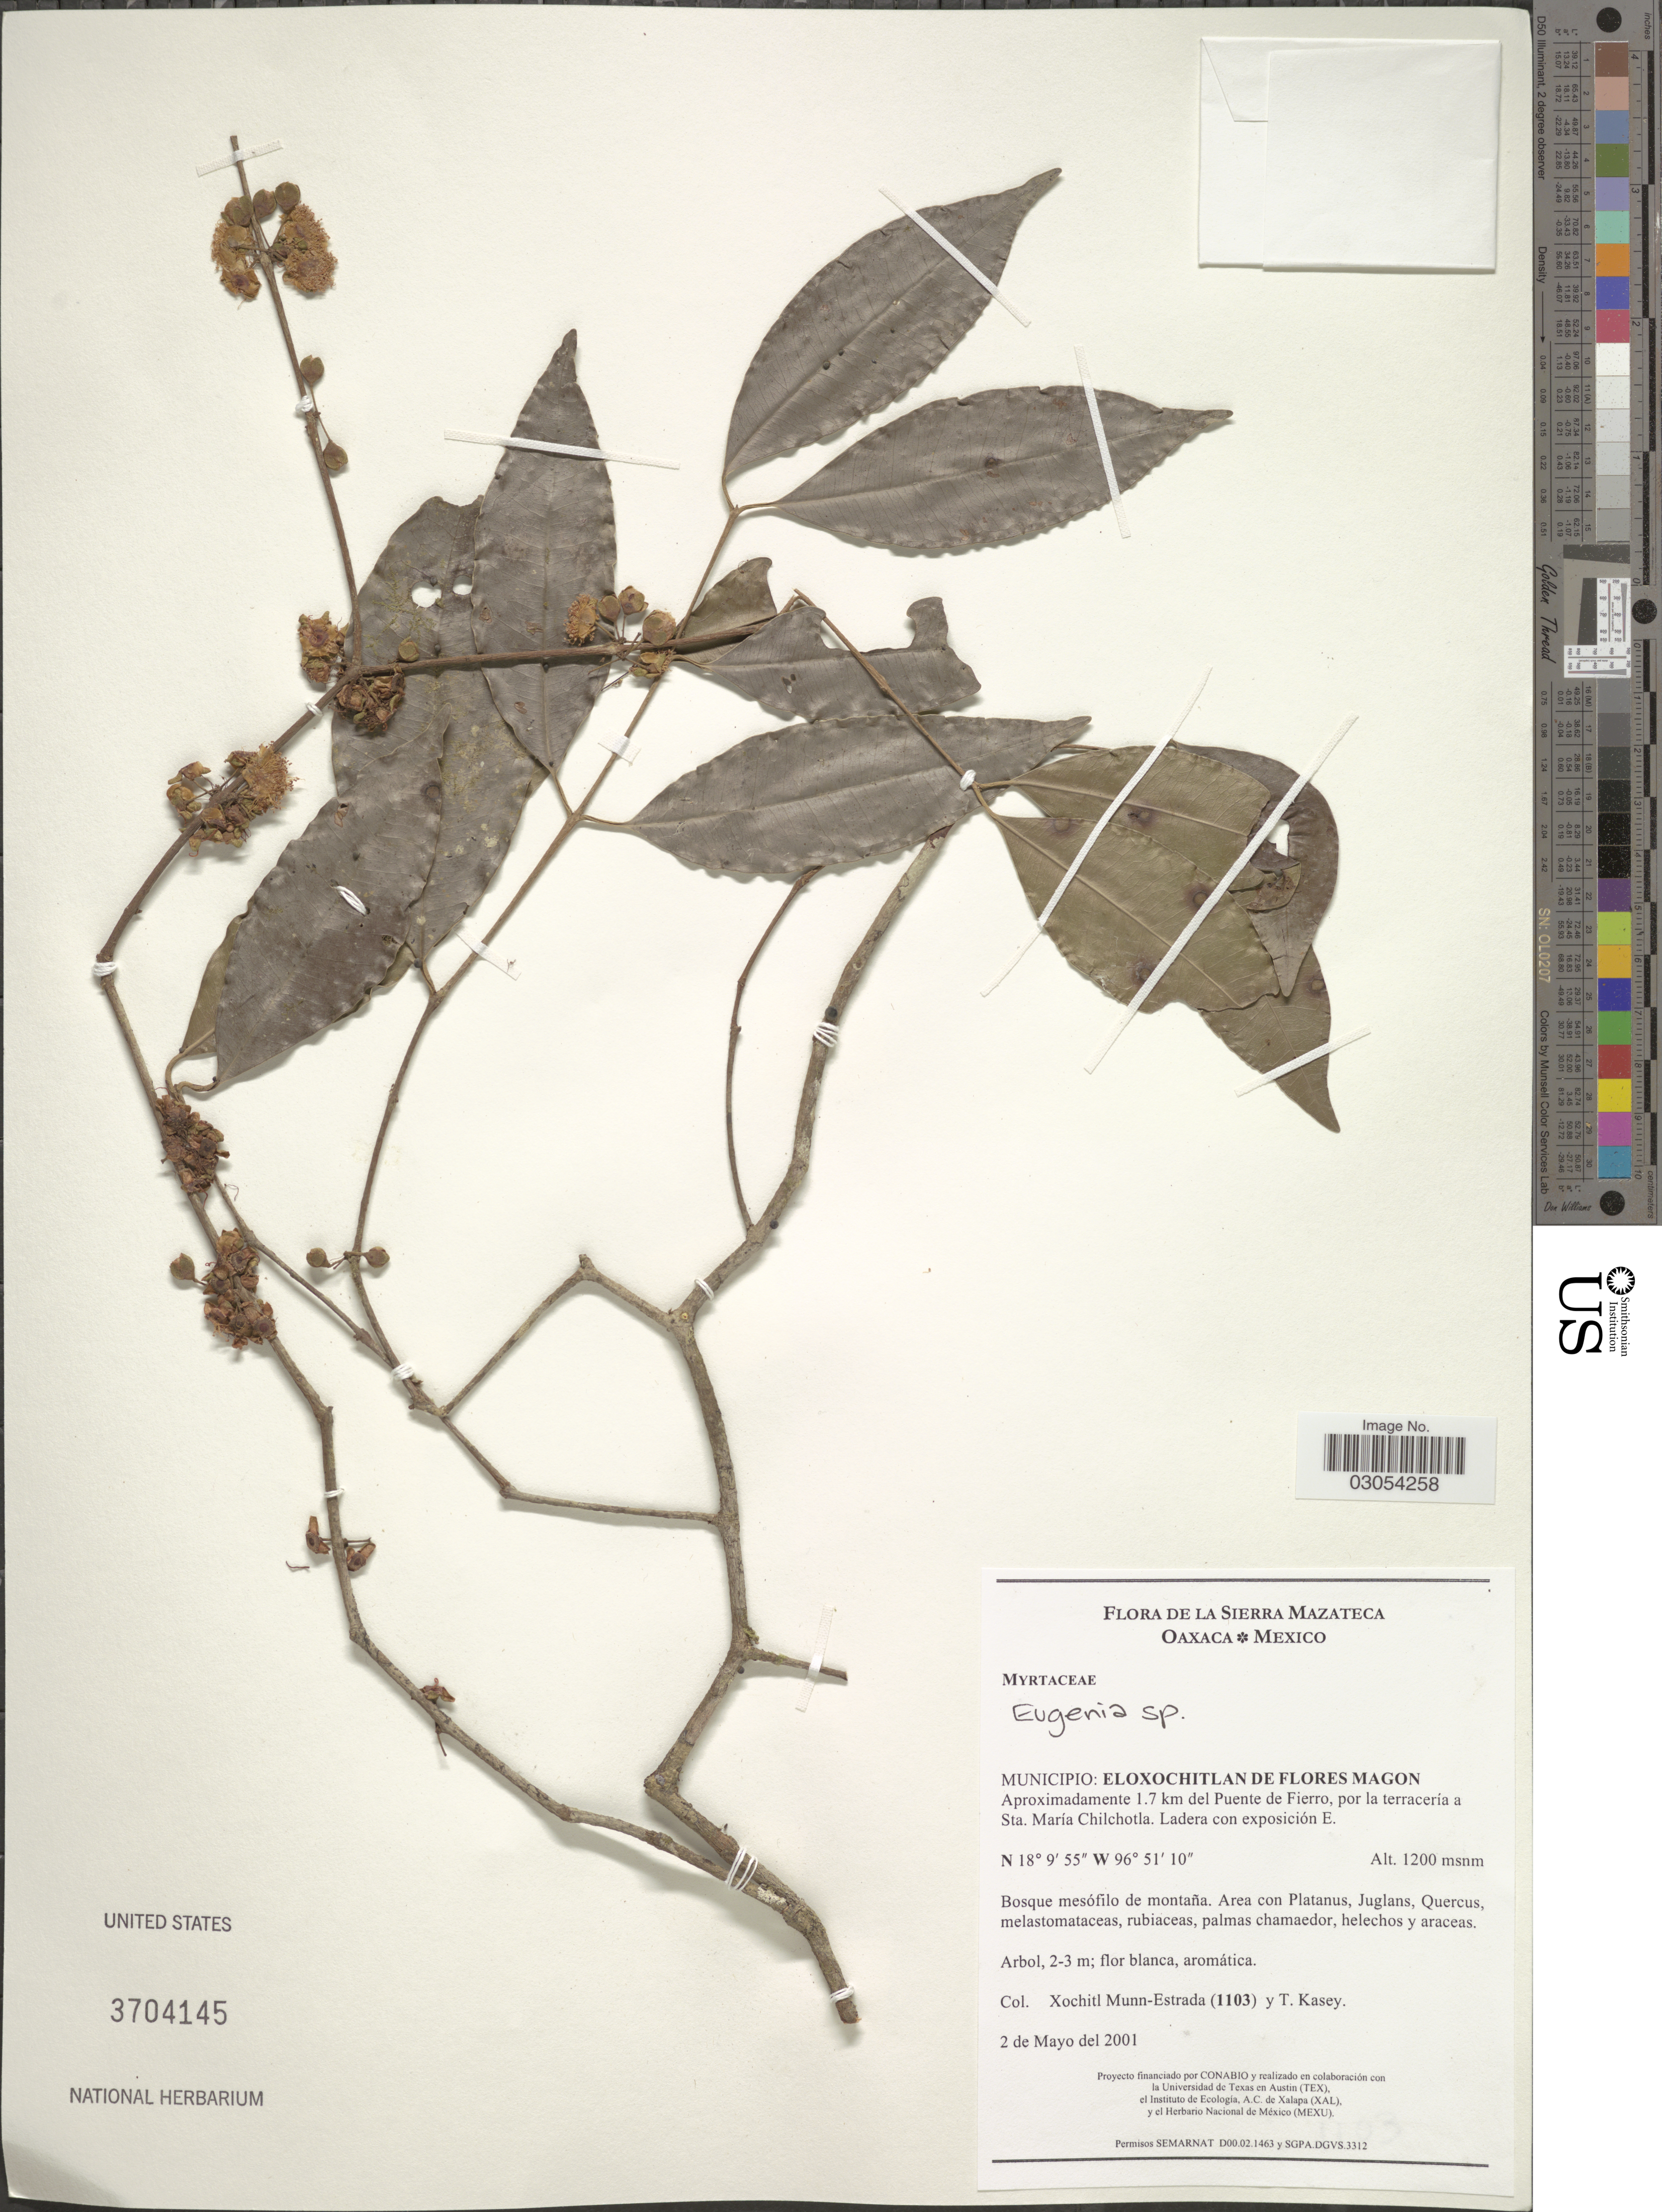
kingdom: Plantae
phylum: Tracheophyta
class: Magnoliopsida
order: Myrtales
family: Myrtaceae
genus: Eugenia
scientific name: Eugenia sp.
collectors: X. Munn-Estrada & T. Kasey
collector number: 1103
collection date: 2001-05-02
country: Mexico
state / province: Oaxaca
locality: Sierra Mazateca. Municipio: Eloxochitlan de Flores Magon. Aproximadamente 1.7 km del Puente de Fierro, por la terracería a Sta. María Chilchotla. Ladera con exposición E.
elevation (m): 1200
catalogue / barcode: US 3704145